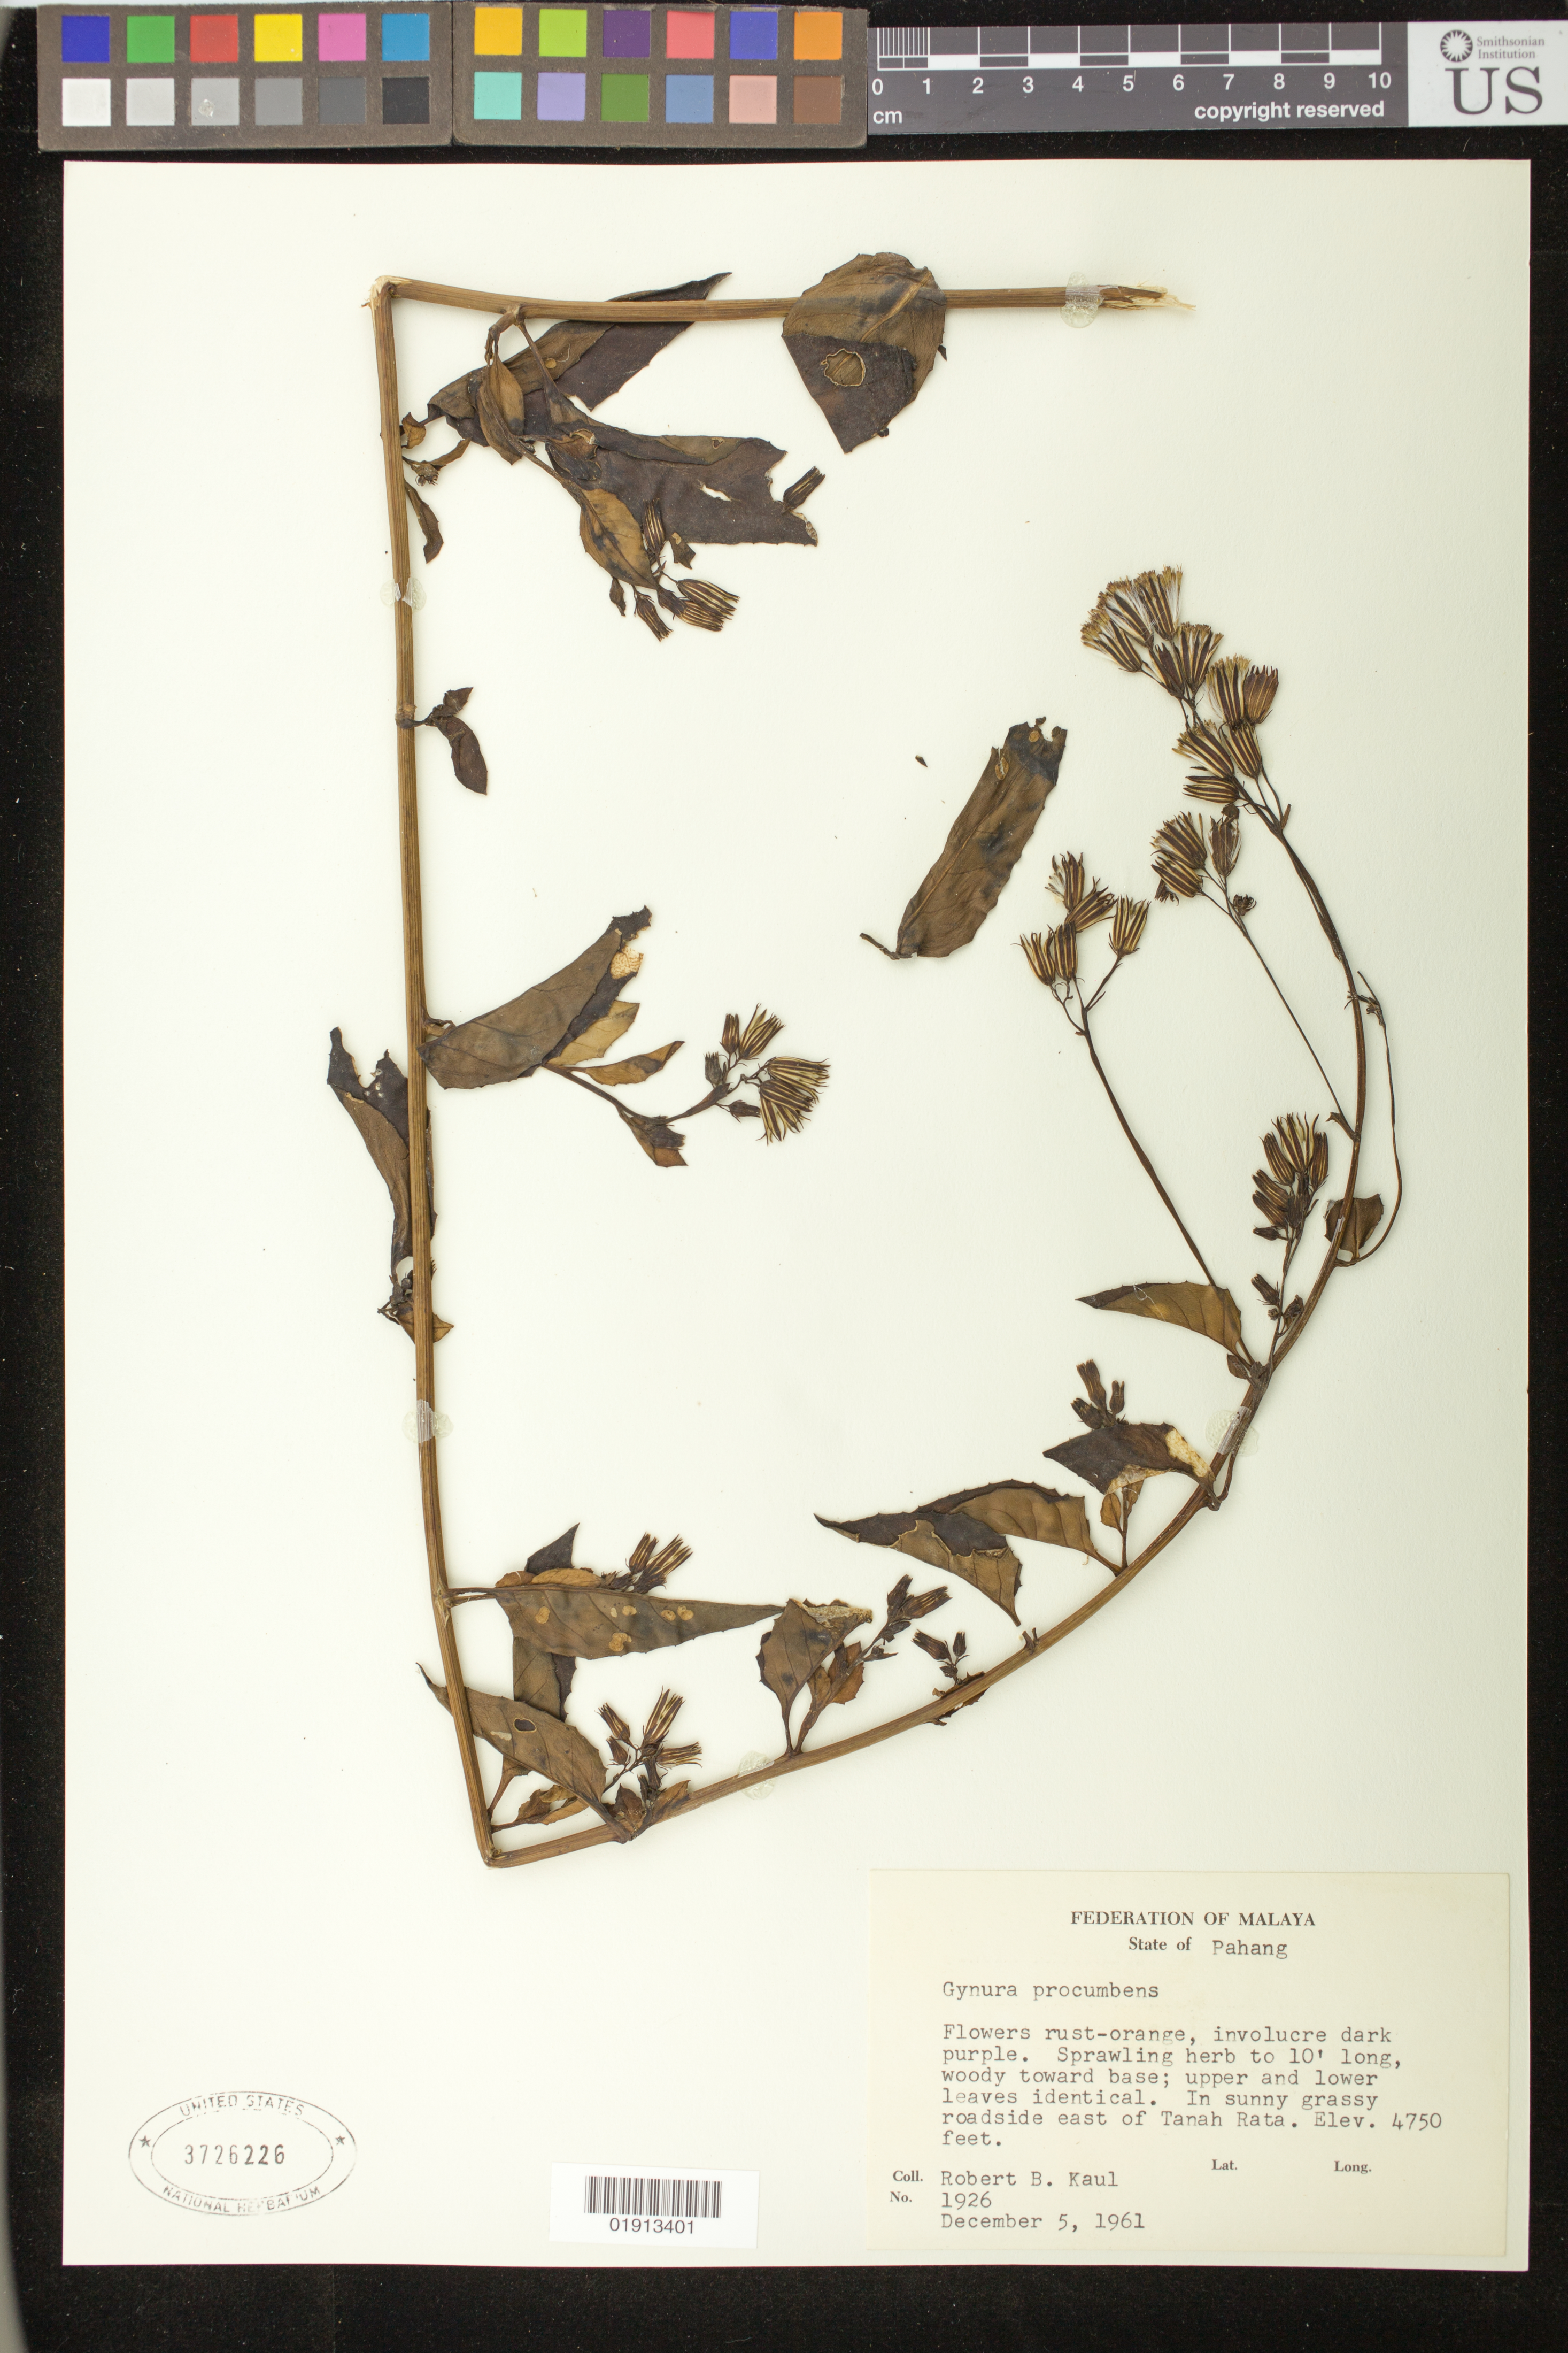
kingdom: Plantae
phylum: Tracheophyta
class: Magnoliopsida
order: Asterales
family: Asteraceae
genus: Gynura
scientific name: Gynura procumbens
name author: (Lour.) Merr.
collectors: R. Kaul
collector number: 1926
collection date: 1961-12-05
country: Malaysia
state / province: Pahang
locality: Roadside east of Tanah Rata.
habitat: In sunny grassy roadside.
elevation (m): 1448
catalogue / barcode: US 3726226